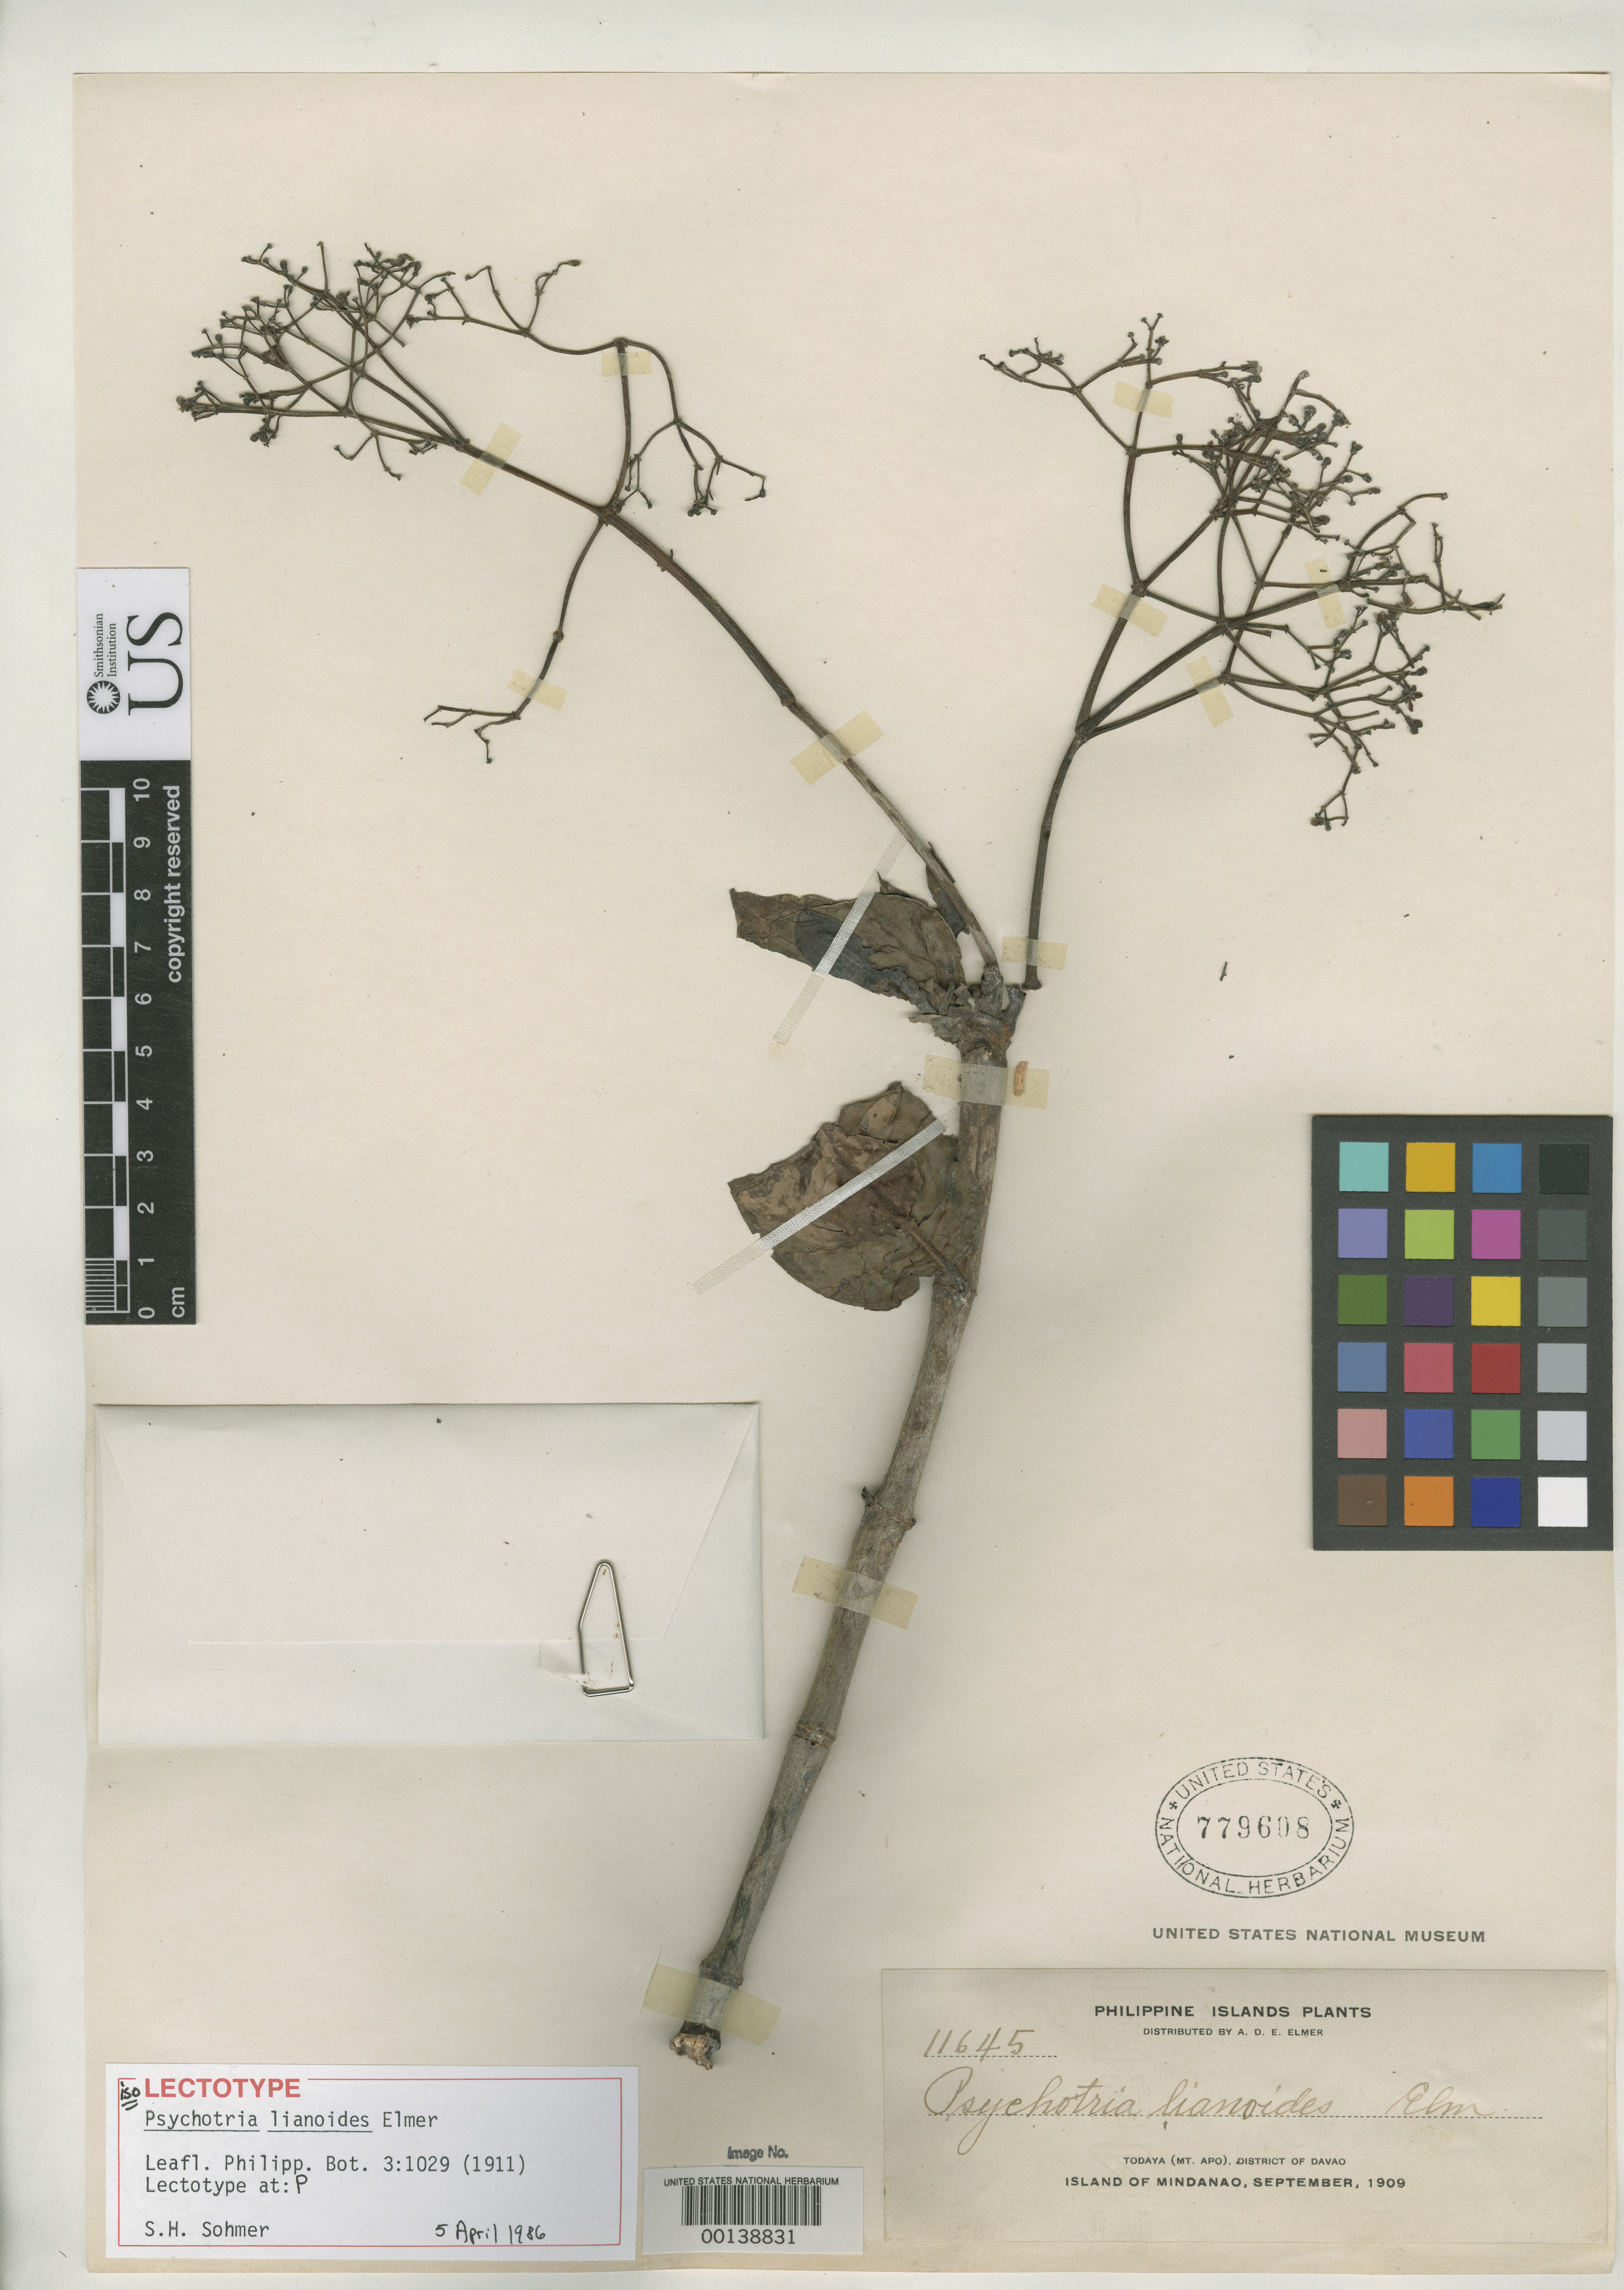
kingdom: Plantae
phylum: Tracheophyta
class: Magnoliopsida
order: Gentianales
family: Rubiaceae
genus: Psychotria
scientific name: Psychotria lianoides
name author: Elmer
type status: Isotype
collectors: A. D. E. Elmer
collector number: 11645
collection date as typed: Sep 1909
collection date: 1909-09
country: Philippines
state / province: Davao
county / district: Davao del Sur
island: Mindanao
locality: Todaya, Mt. Apo.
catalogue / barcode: US 779608